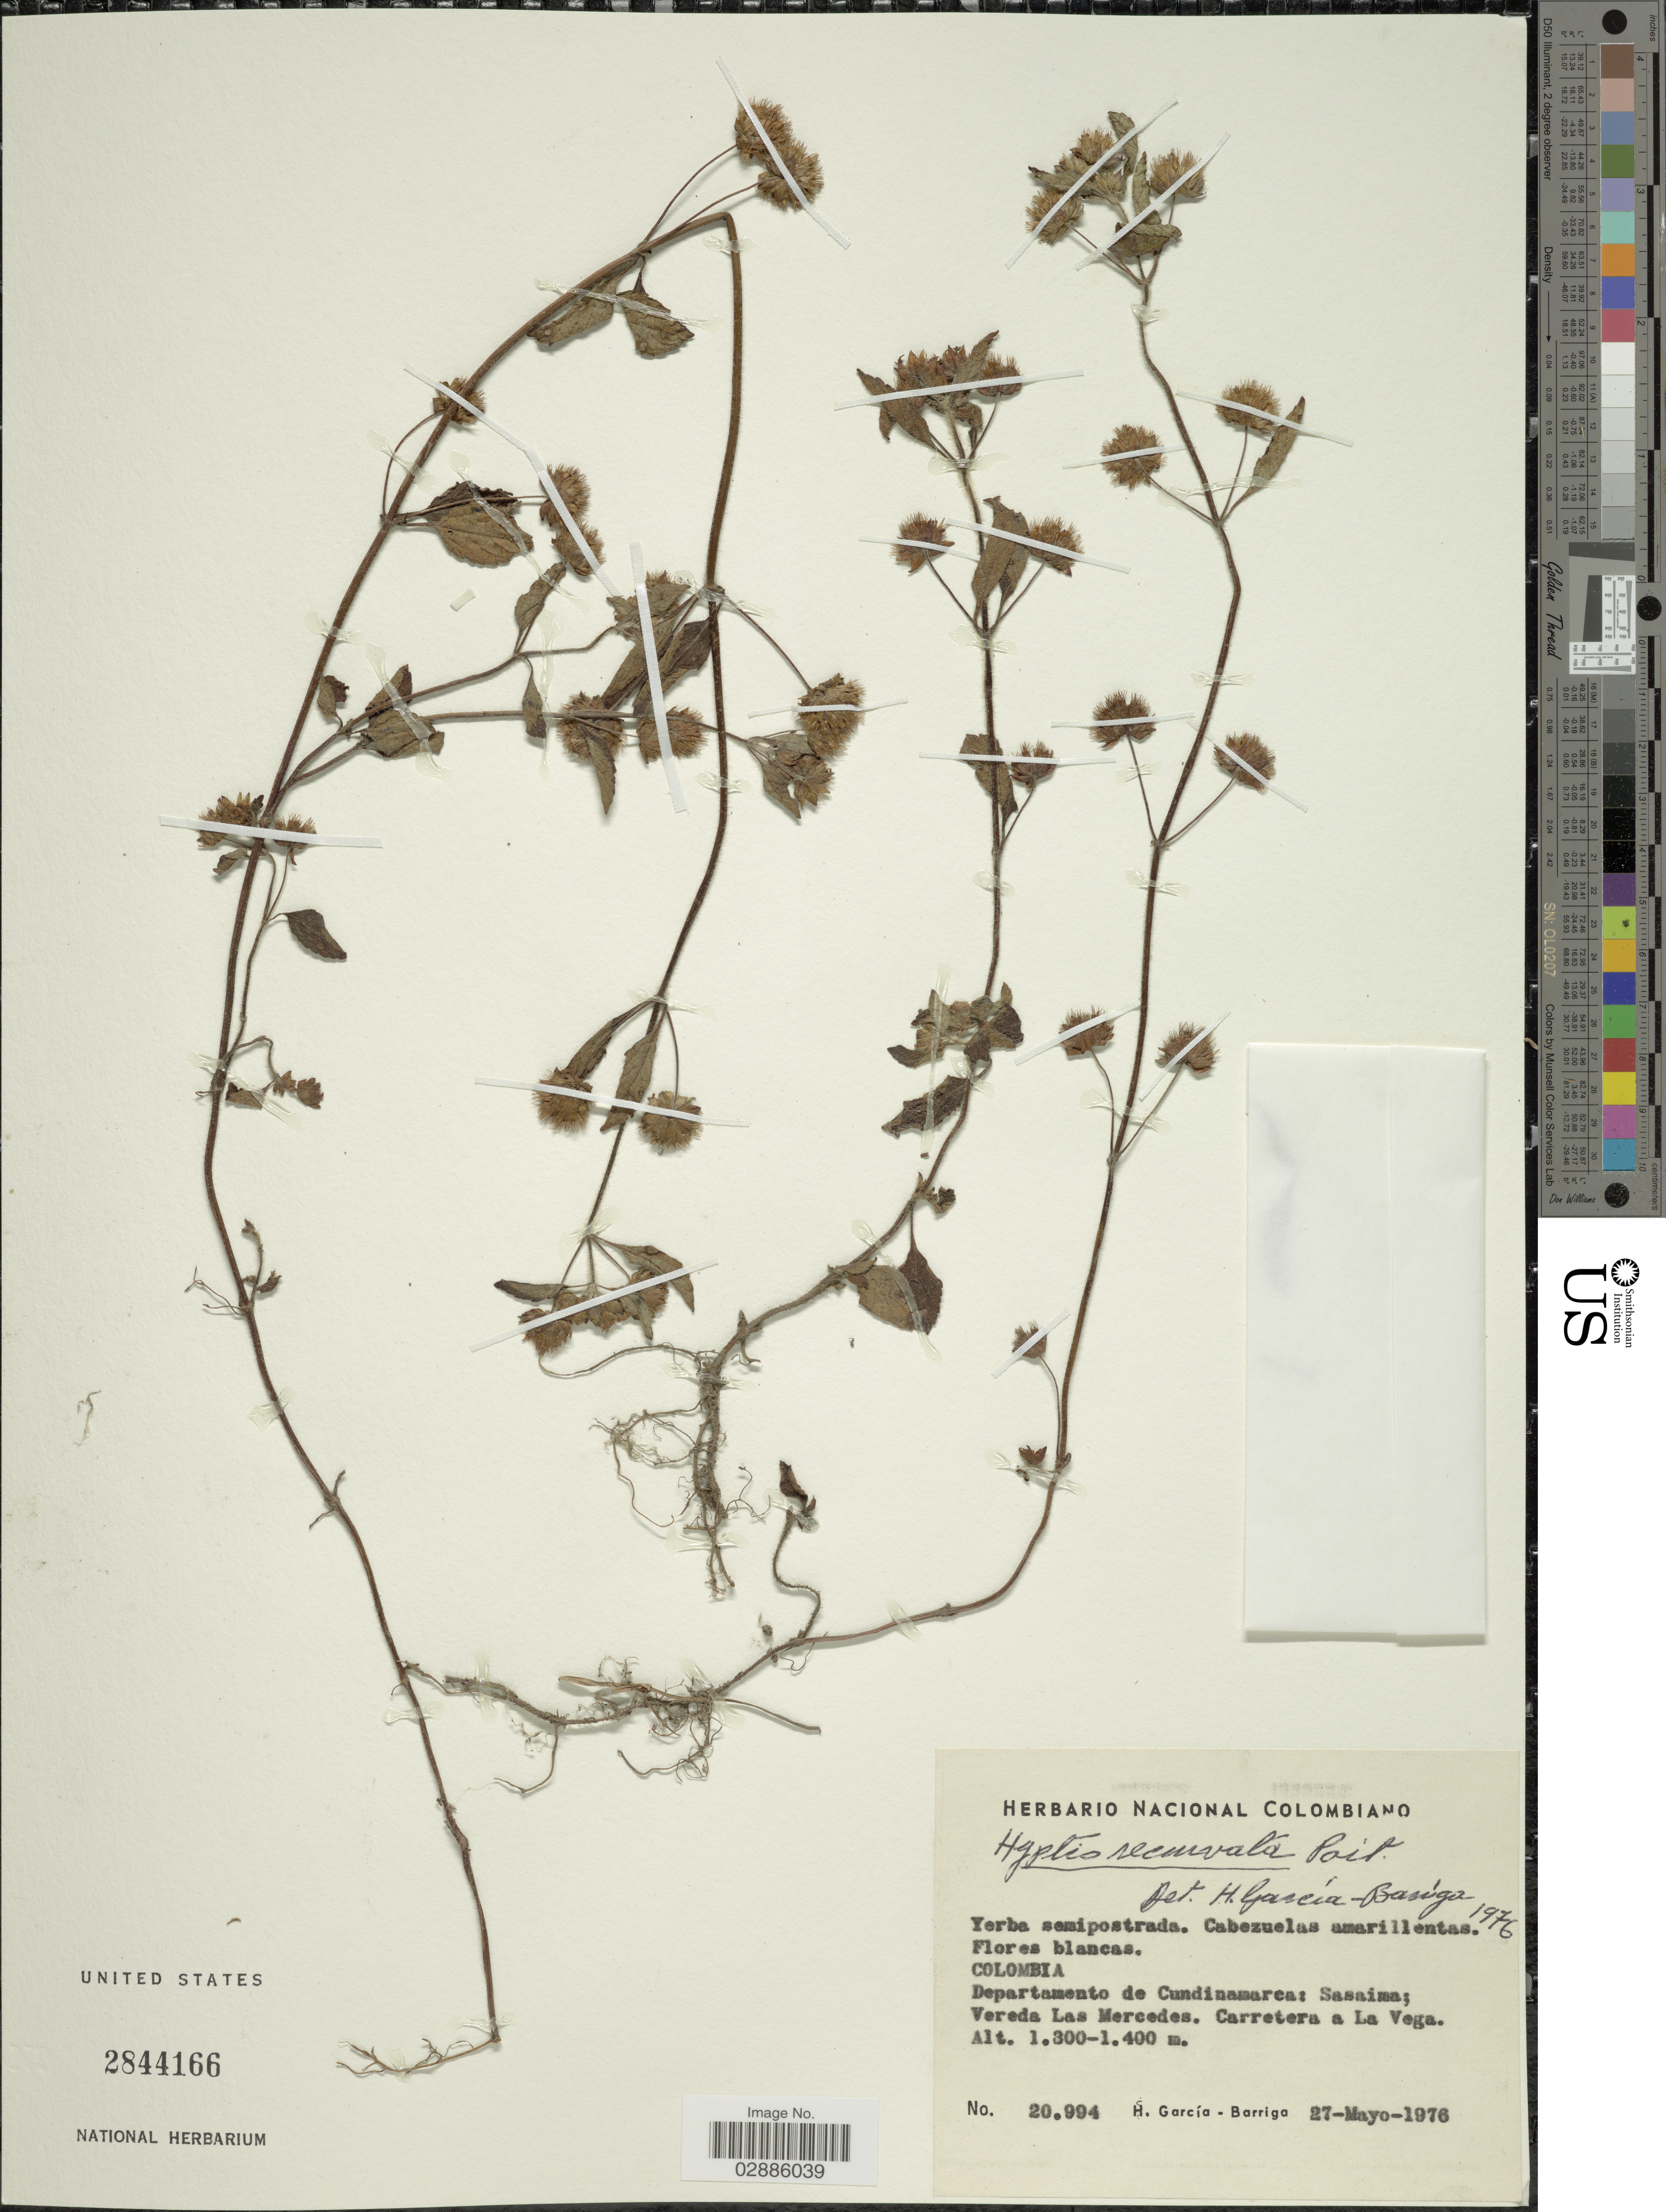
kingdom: Plantae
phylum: Tracheophyta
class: Magnoliopsida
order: Lamiales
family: Lamiaceae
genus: Hyptis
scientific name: Hyptis recurvata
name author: Poit.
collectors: H. García Barriga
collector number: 20994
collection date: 1976-05-27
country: Colombia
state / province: Cundinamarca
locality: Departamento de Cundinamarca: Sasaima; Vereda Las Mercedes. Carretera a La Vega.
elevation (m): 1300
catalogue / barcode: US 2844166